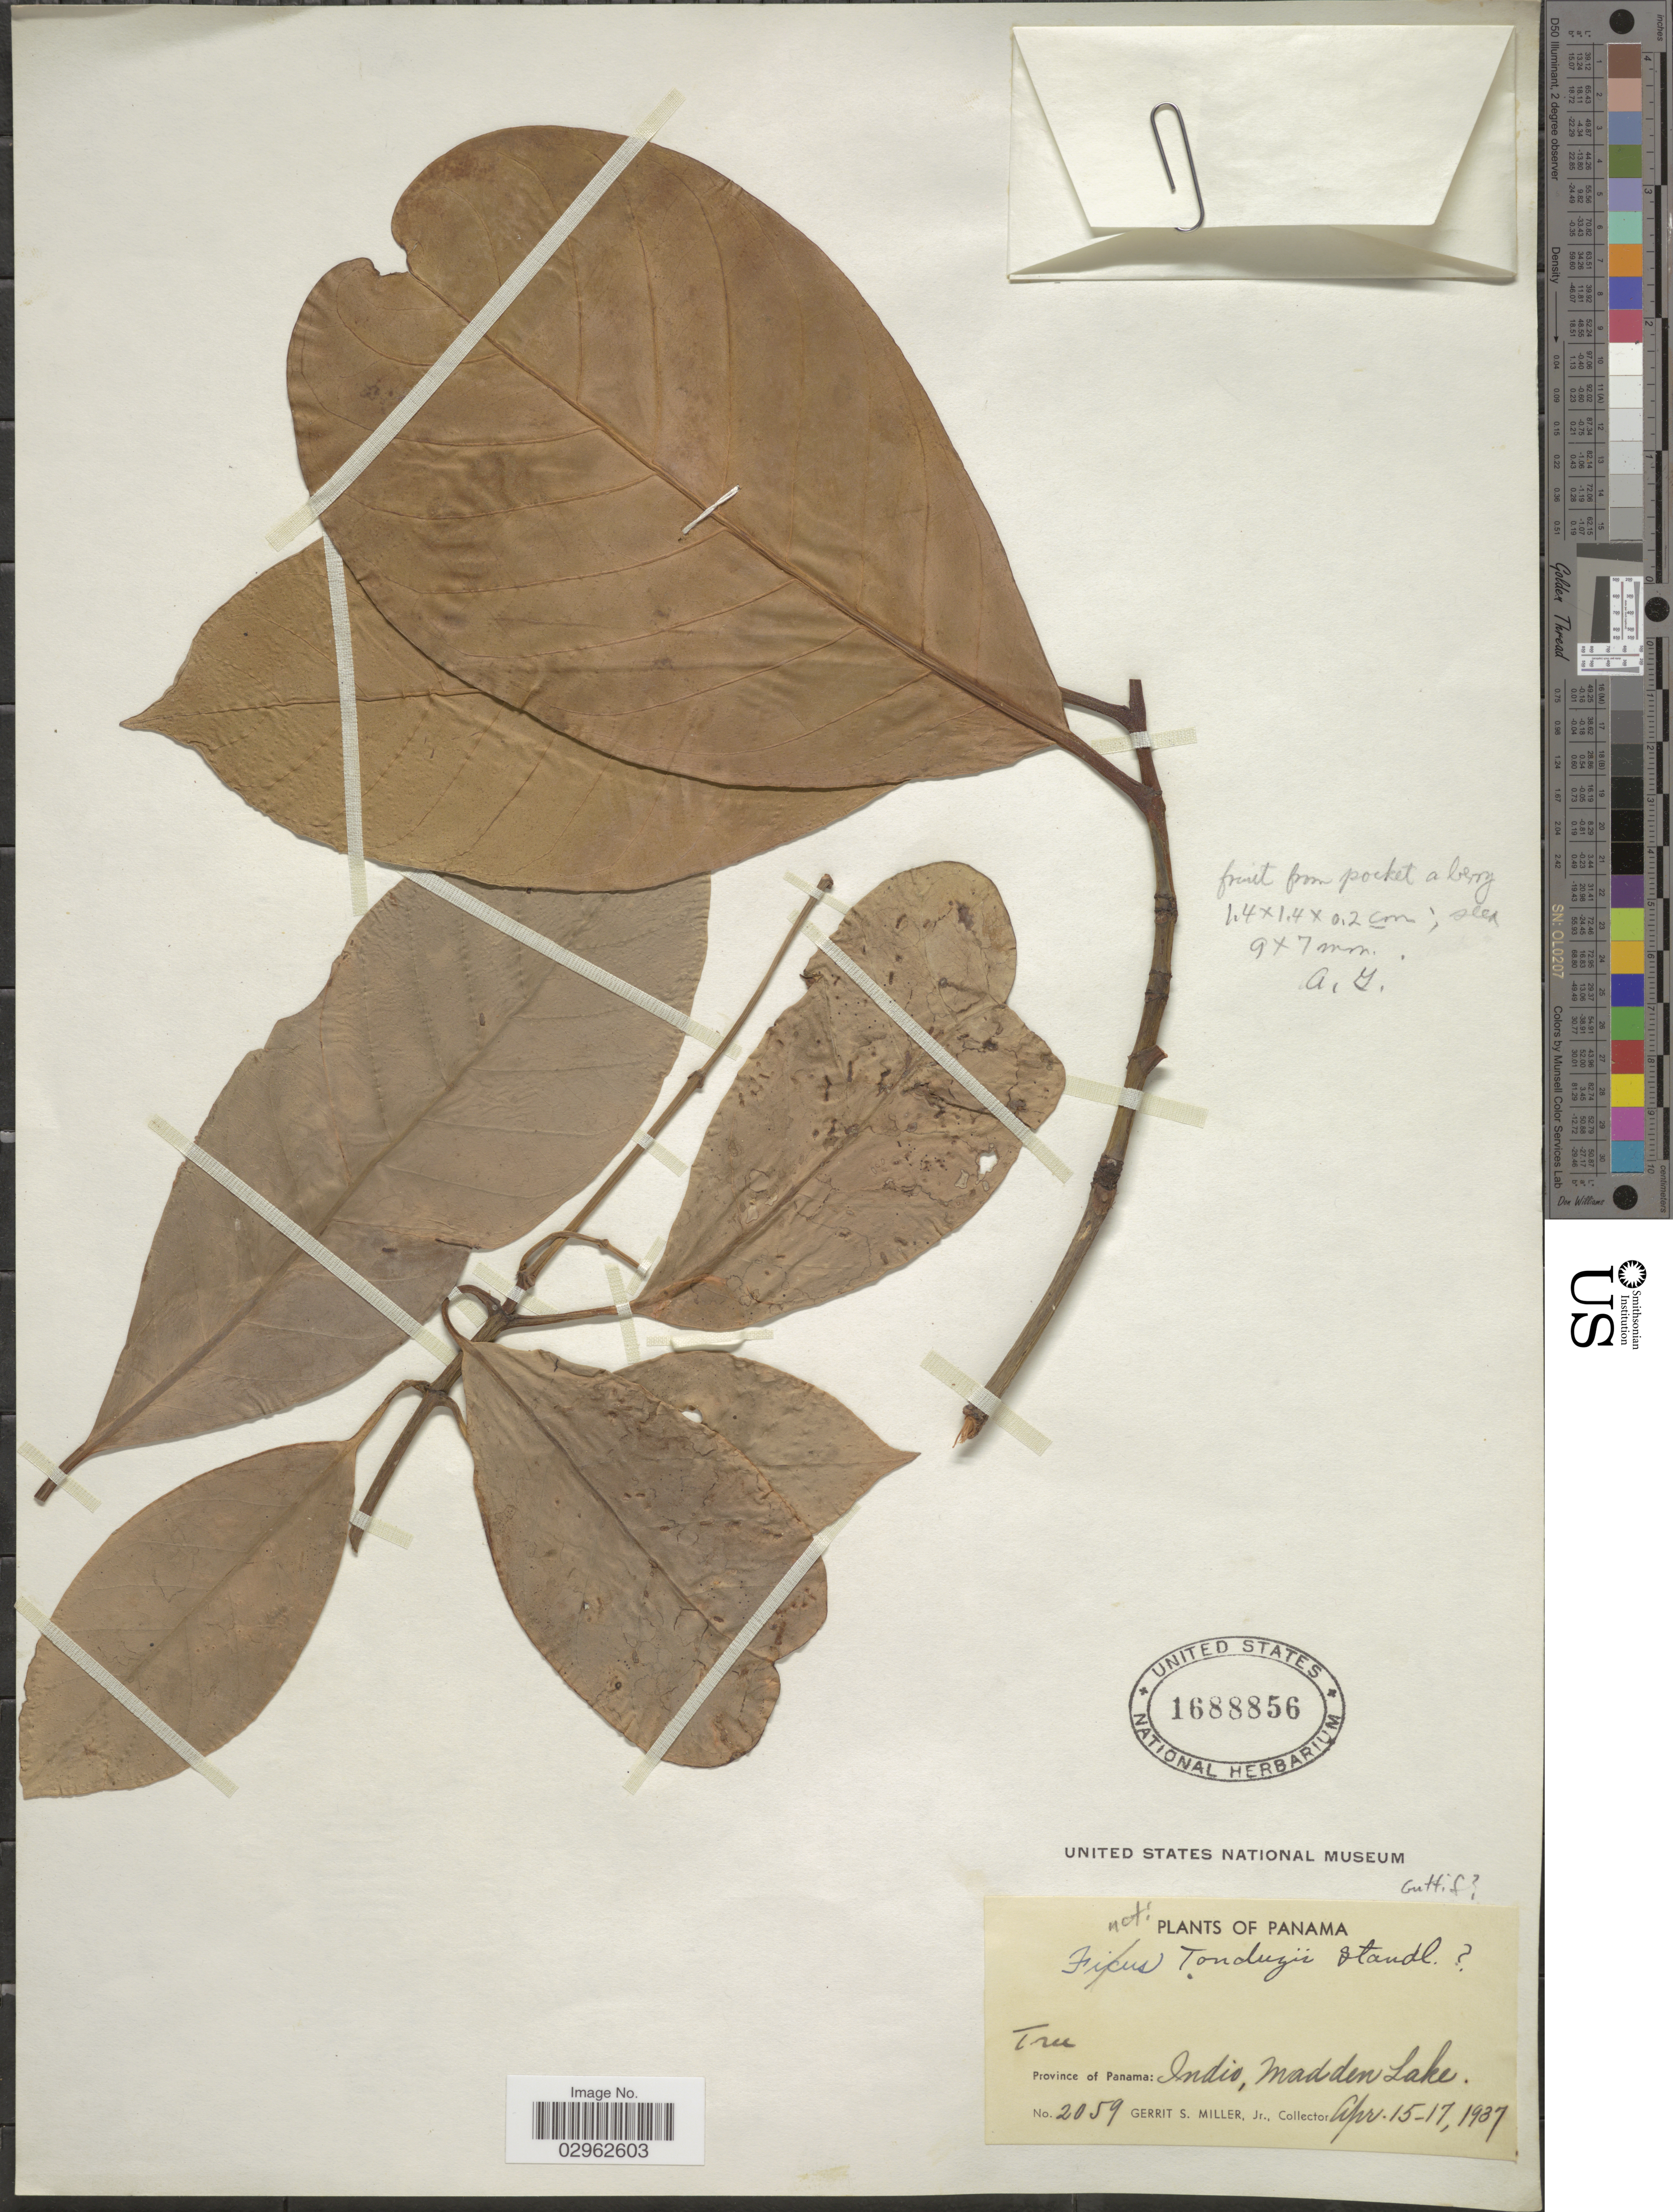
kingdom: Plantae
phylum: Tracheophyta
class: Magnoliopsida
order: Malpighiales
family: Clusiaceae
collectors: G. S. Miller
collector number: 2059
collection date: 1937-04-15/1937-04-17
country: Panama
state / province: Panamá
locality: Indio, Madden Lake.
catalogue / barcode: US 1688856